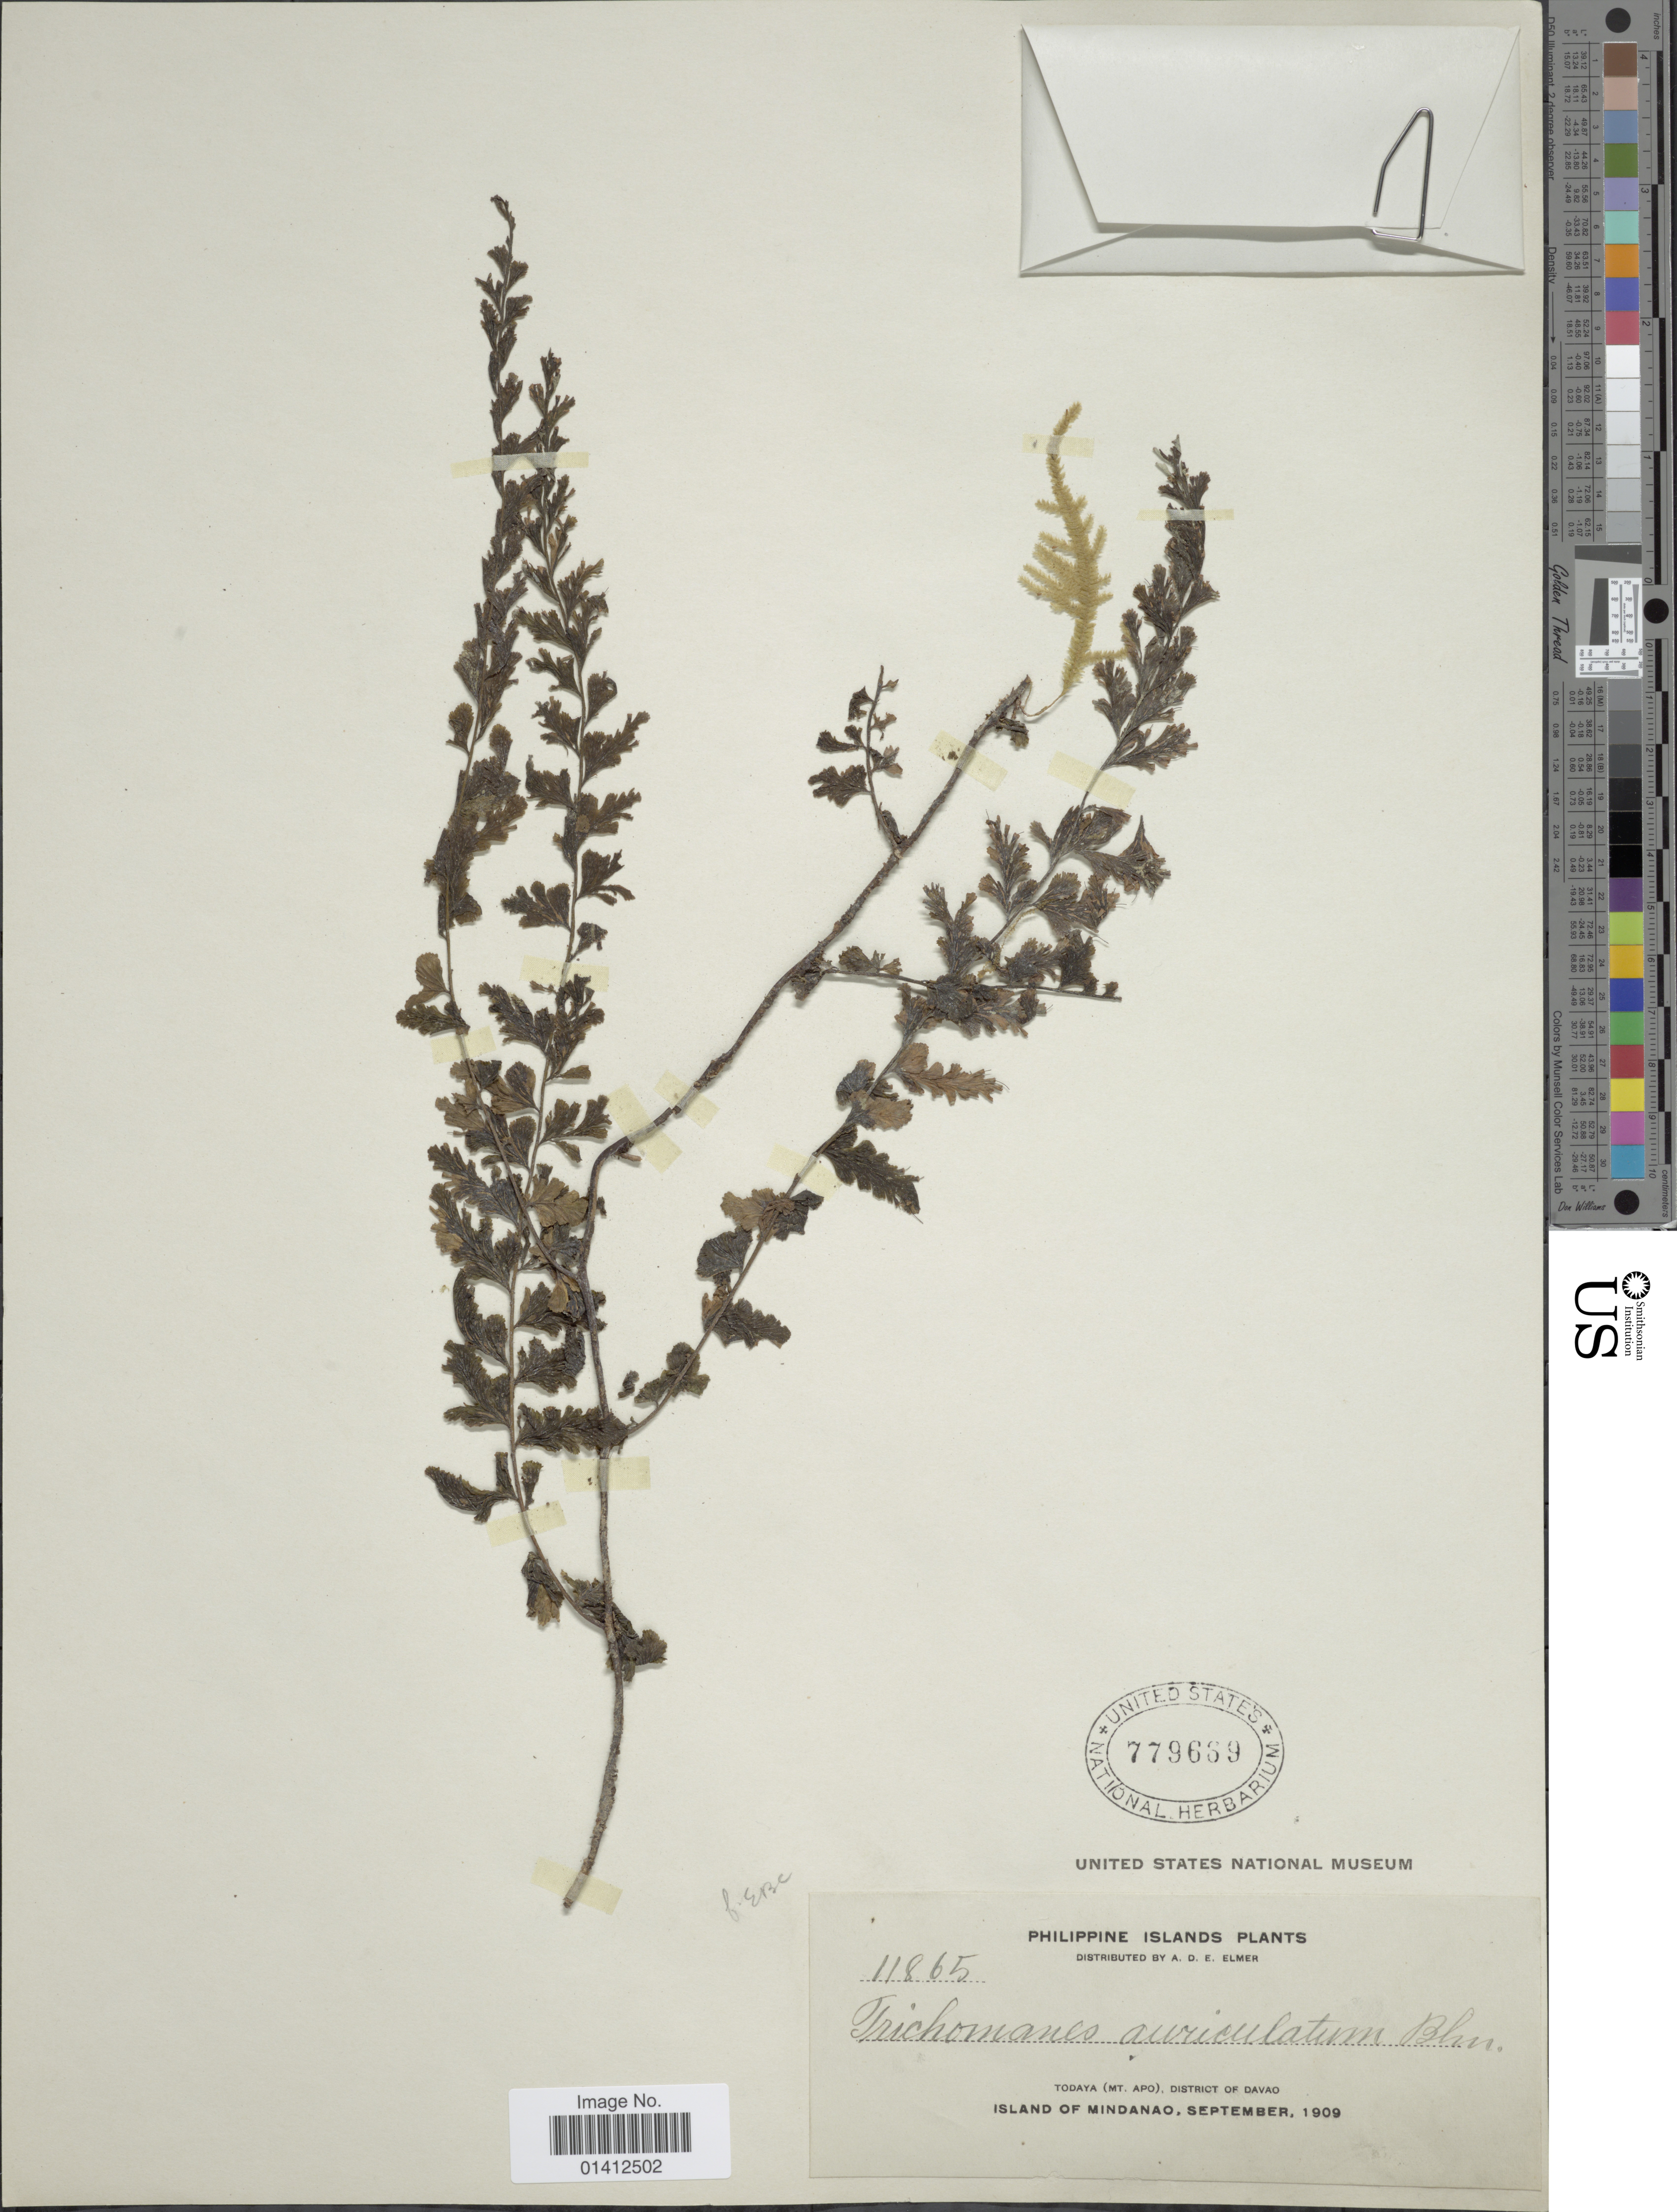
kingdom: Plantae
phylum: Tracheophyta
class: Polypodiopsida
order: Hymenophyllales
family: Hymenophyllaceae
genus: Vandenboschia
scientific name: Vandenboschia auriculata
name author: (Blume) Copel.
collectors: A. D. E. Elmer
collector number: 11865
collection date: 1909-09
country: Philippines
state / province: Davao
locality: Todaya (Mt Apo), District of Davao, island of Mindanao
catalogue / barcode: US 779669